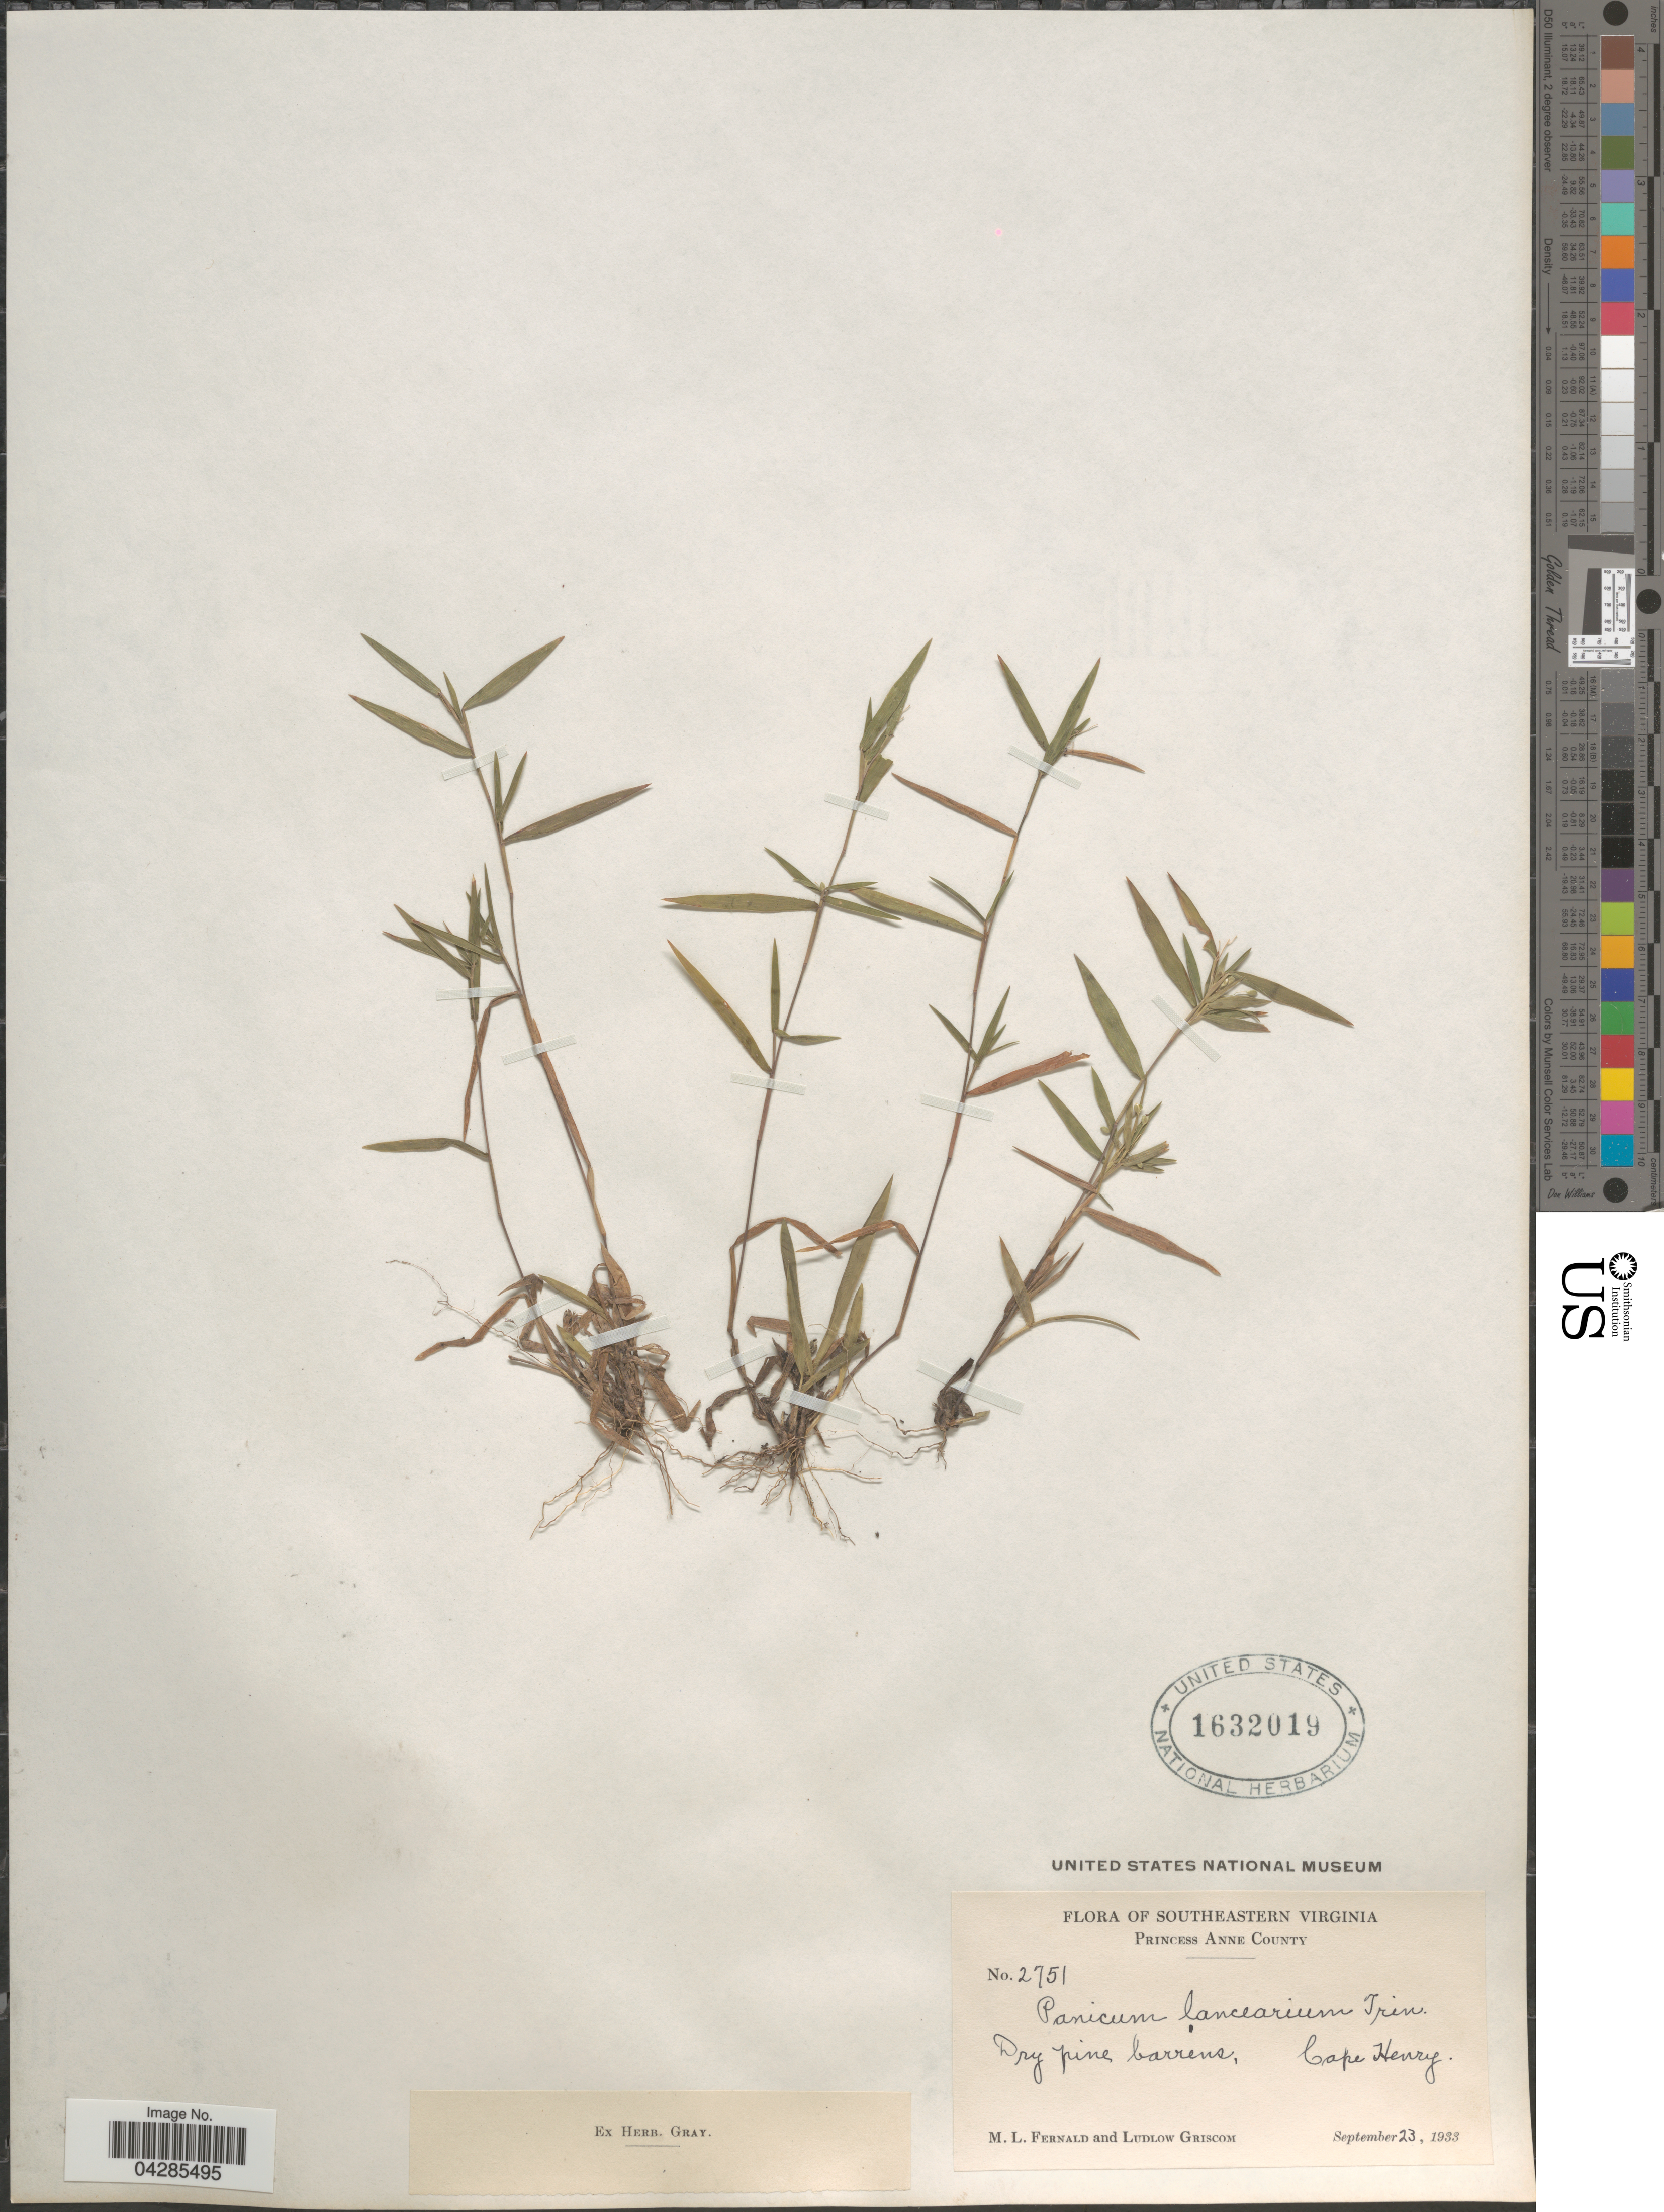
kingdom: Plantae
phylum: Tracheophyta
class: Liliopsida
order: Poales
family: Poaceae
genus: Dichanthelium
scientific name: Dichanthelium portoricense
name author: (Desv. ex Ham.) B.F. Hansen & Wunderlin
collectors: M. L. Fernald & L. Griscom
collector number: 2751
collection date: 1933-09-23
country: United States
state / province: Virginia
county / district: City of Virginia Beach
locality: Southeastern Virginia. Princess Anne County. Dry pine barrens, Cape Henry.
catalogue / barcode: US 1632019